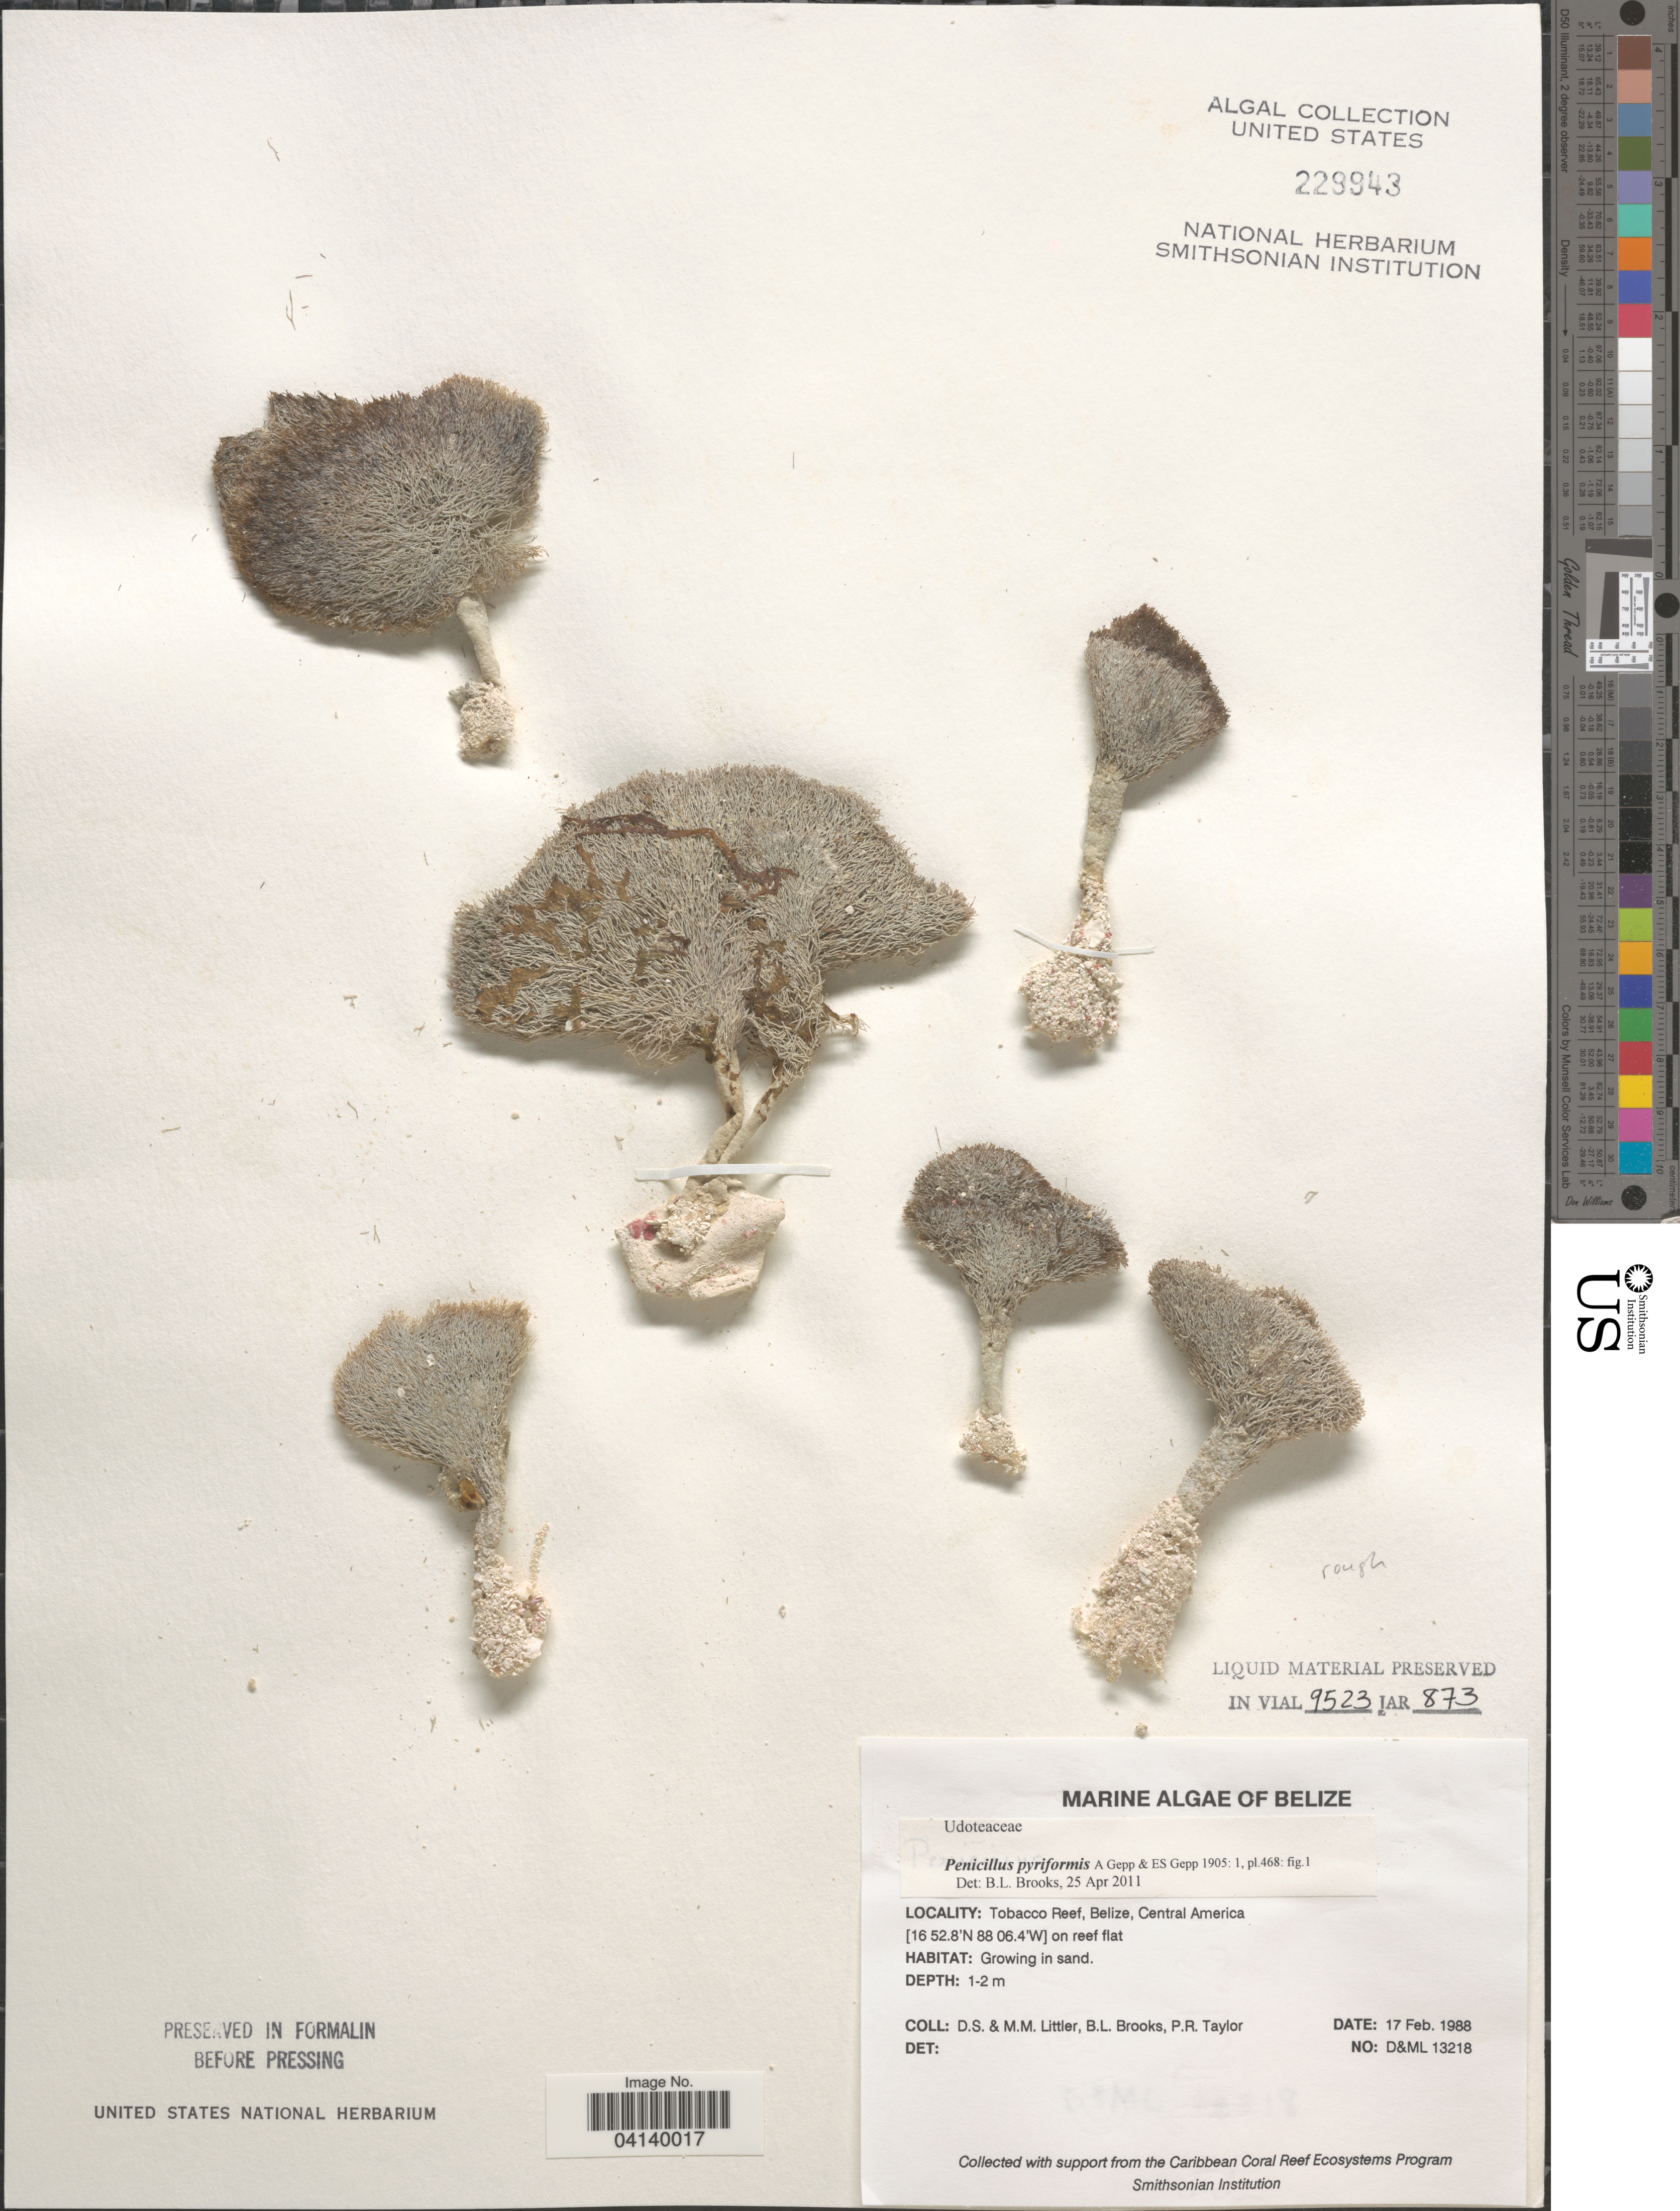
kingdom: Plantae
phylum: Chlorophyta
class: Ulvophyceae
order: Bryopsidales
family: Udoteaceae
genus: Penicillus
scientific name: Penicillus pyriformis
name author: A. Gepp & E. Gepp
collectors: D. S. Littler, B. Brooks & P. R. Taylor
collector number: D&ML13218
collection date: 1988-02-17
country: Belize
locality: Tobacco Reef on reef flat.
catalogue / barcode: US 229943